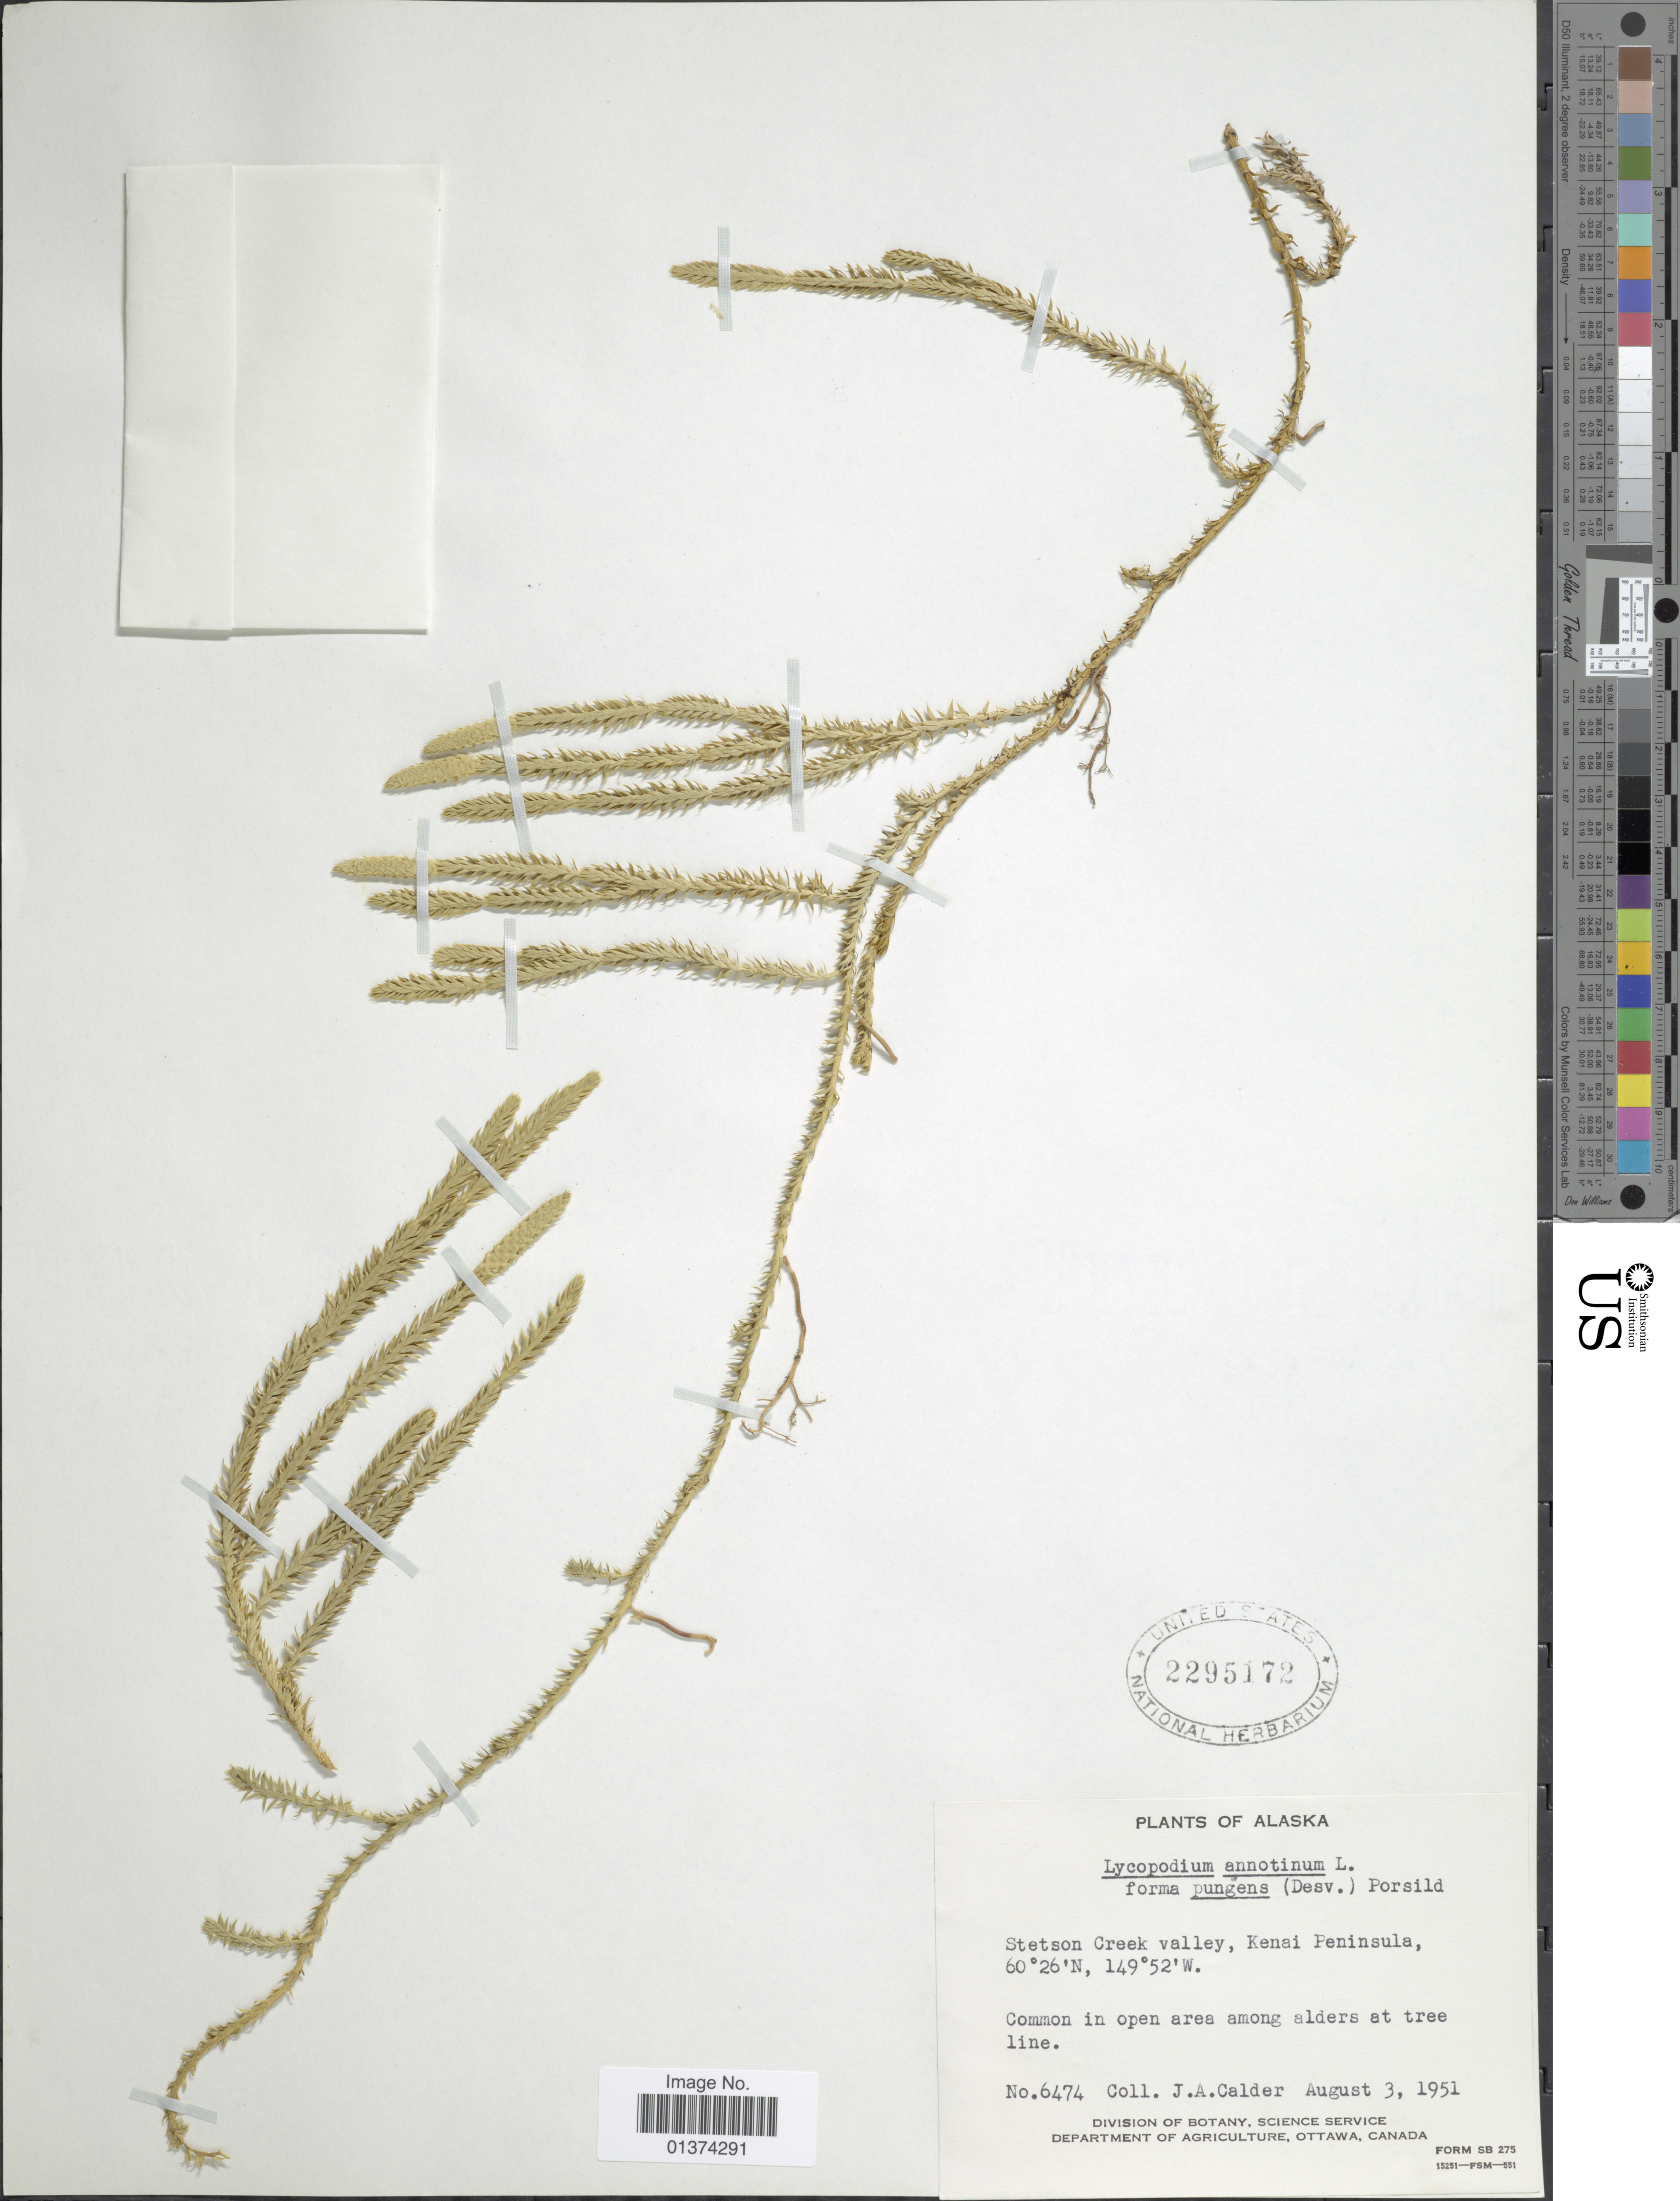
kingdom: Plantae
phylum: Tracheophyta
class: Lycopodiopsida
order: Lycopodiales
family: Lycopodiaceae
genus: Spinulum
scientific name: Spinulum annotinum subsp. annotinum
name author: (L.) A. Haines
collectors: J. A. Calder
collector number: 6474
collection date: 1951-08-03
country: United States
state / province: Alaska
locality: Stetson Creek valley, Kensi Peninsula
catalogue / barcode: US 2295172